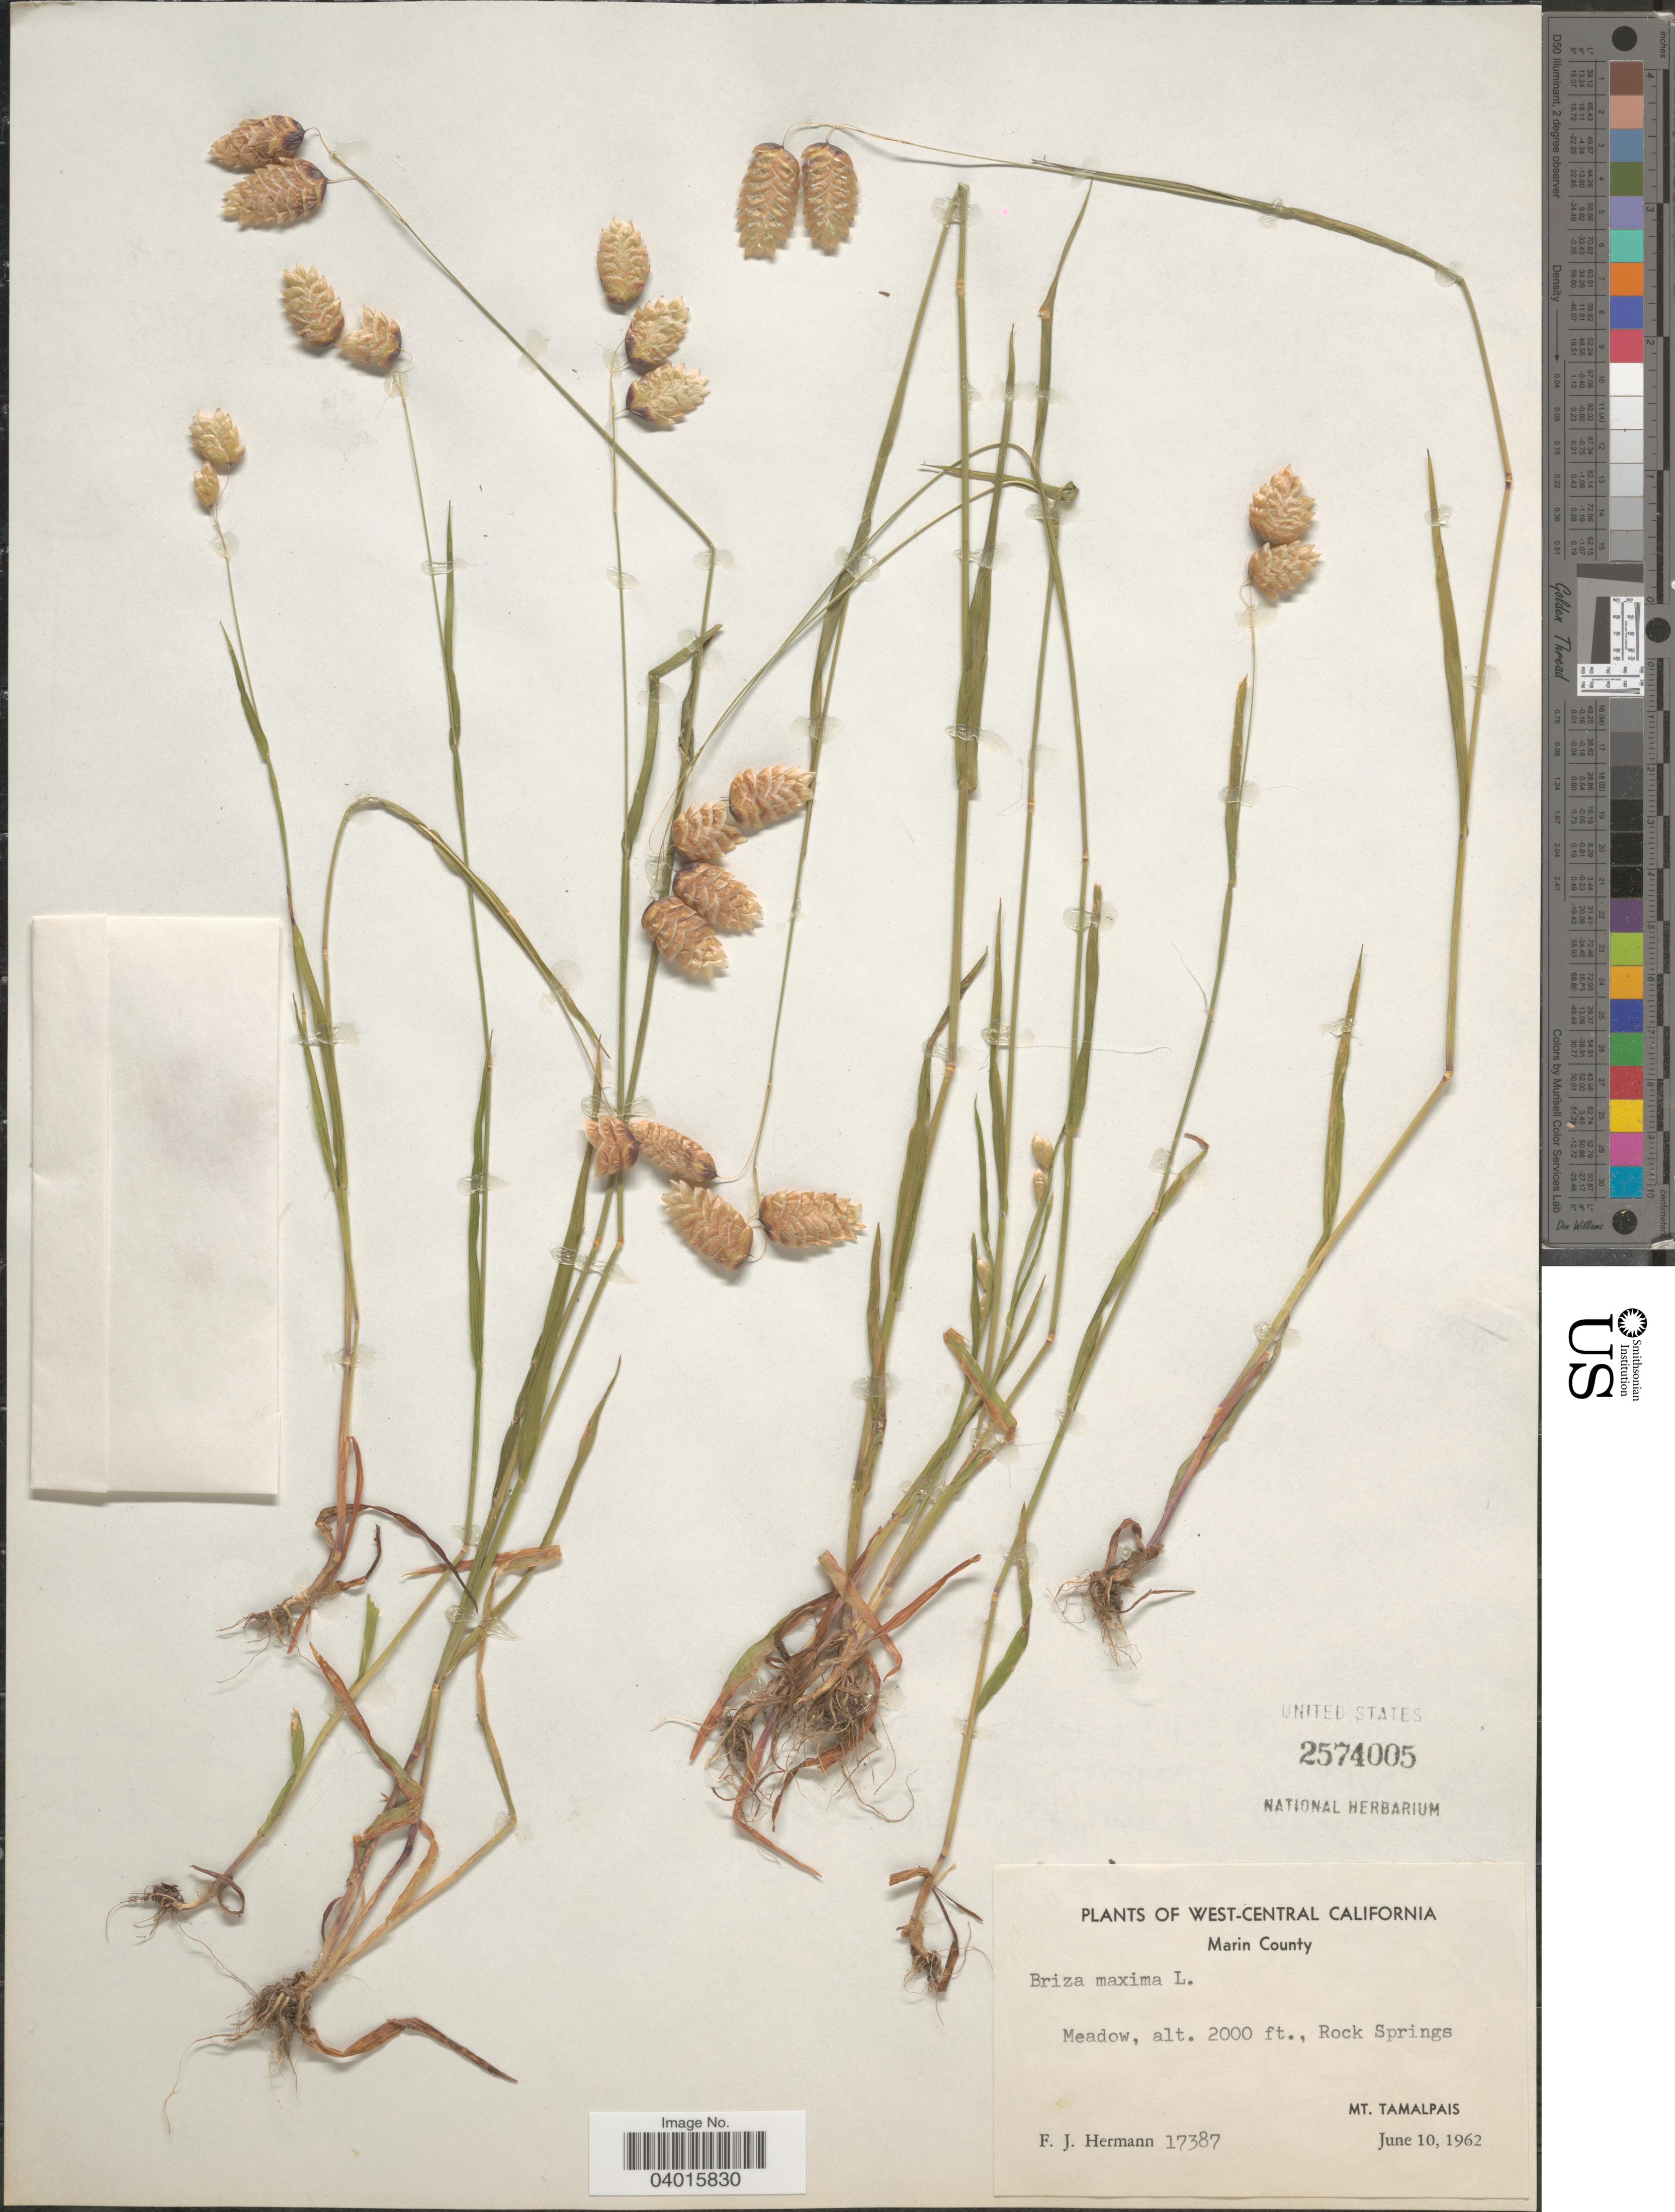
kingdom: Plantae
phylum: Tracheophyta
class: Liliopsida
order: Poales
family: Poaceae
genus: Briza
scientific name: Briza maxima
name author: L.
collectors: F. J. Hermann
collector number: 17387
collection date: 1962-06-10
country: United States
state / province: California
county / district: Marin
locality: West-Central California. Marin County. Rock Springs. Mt. Tamalpais.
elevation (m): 610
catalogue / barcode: US 2574005